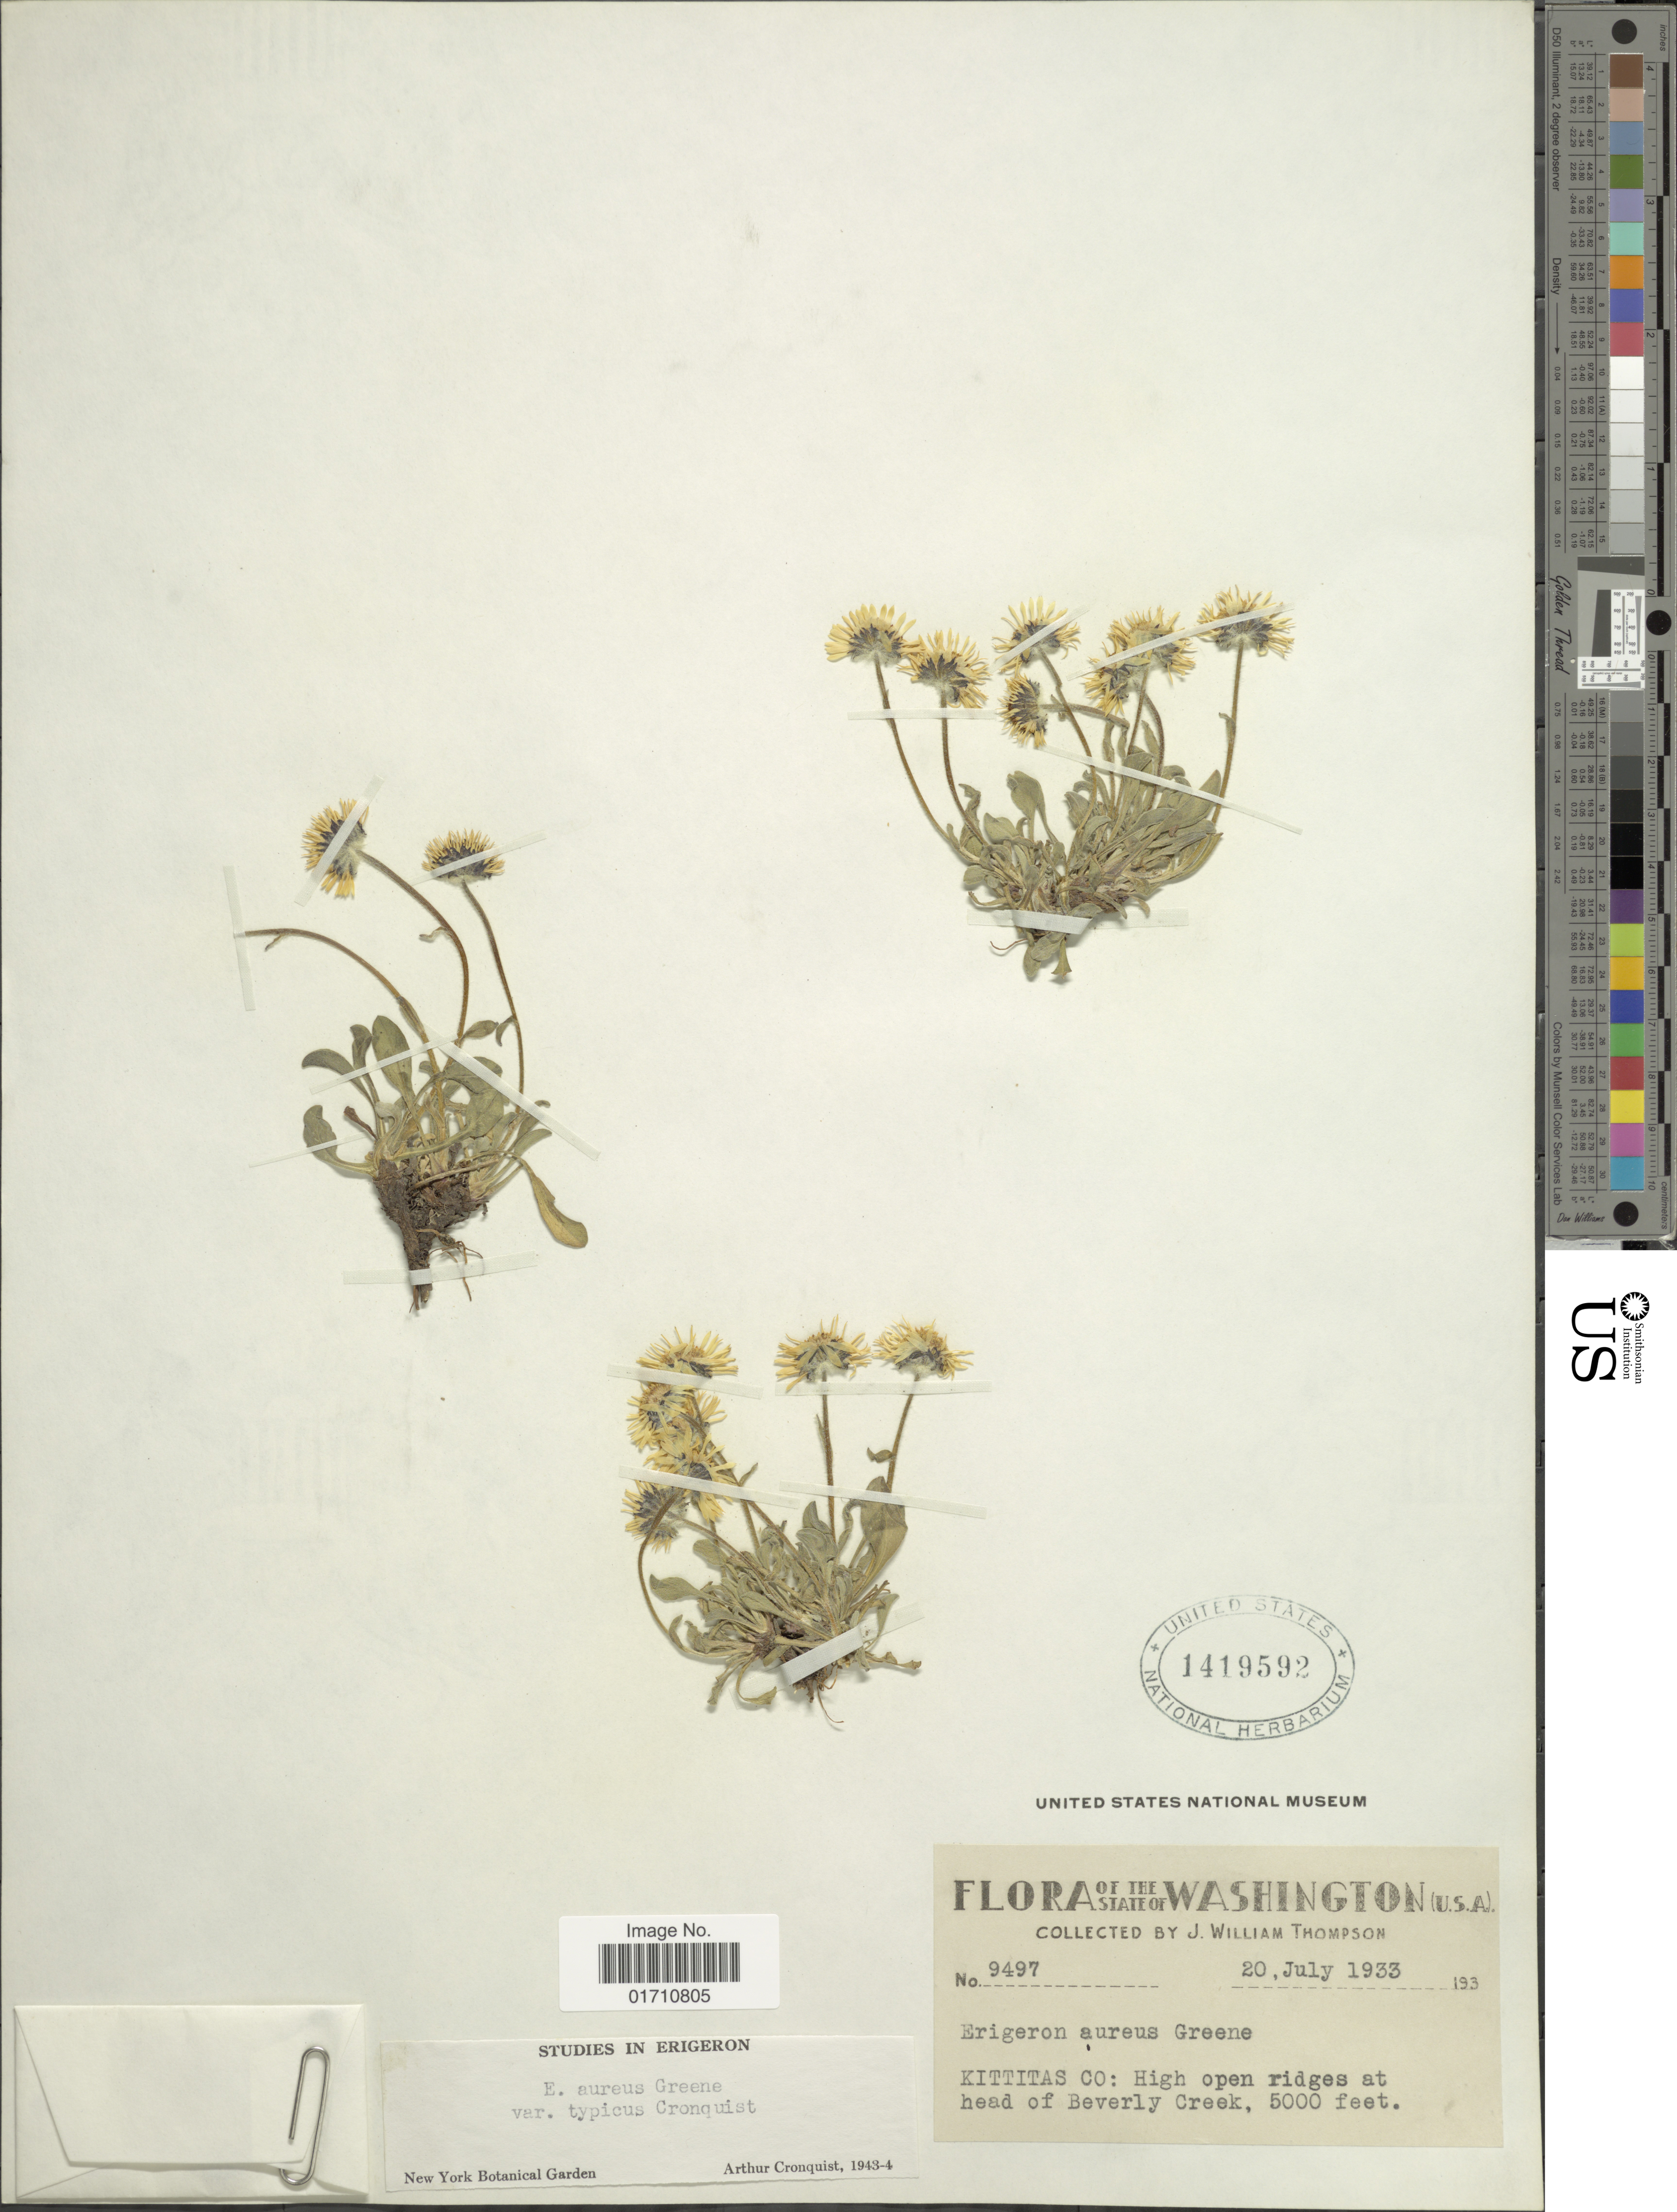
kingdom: Plantae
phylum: Tracheophyta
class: Magnoliopsida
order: Asterales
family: Asteraceae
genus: Erigeron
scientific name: Erigeron aureus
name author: Greene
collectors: J. W. Thompson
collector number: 9497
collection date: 1933-07-20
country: United States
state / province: Washington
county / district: Kittitas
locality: Kittitas Co: High open ridges at head of Beverly Creek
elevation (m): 1524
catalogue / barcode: US 1419592